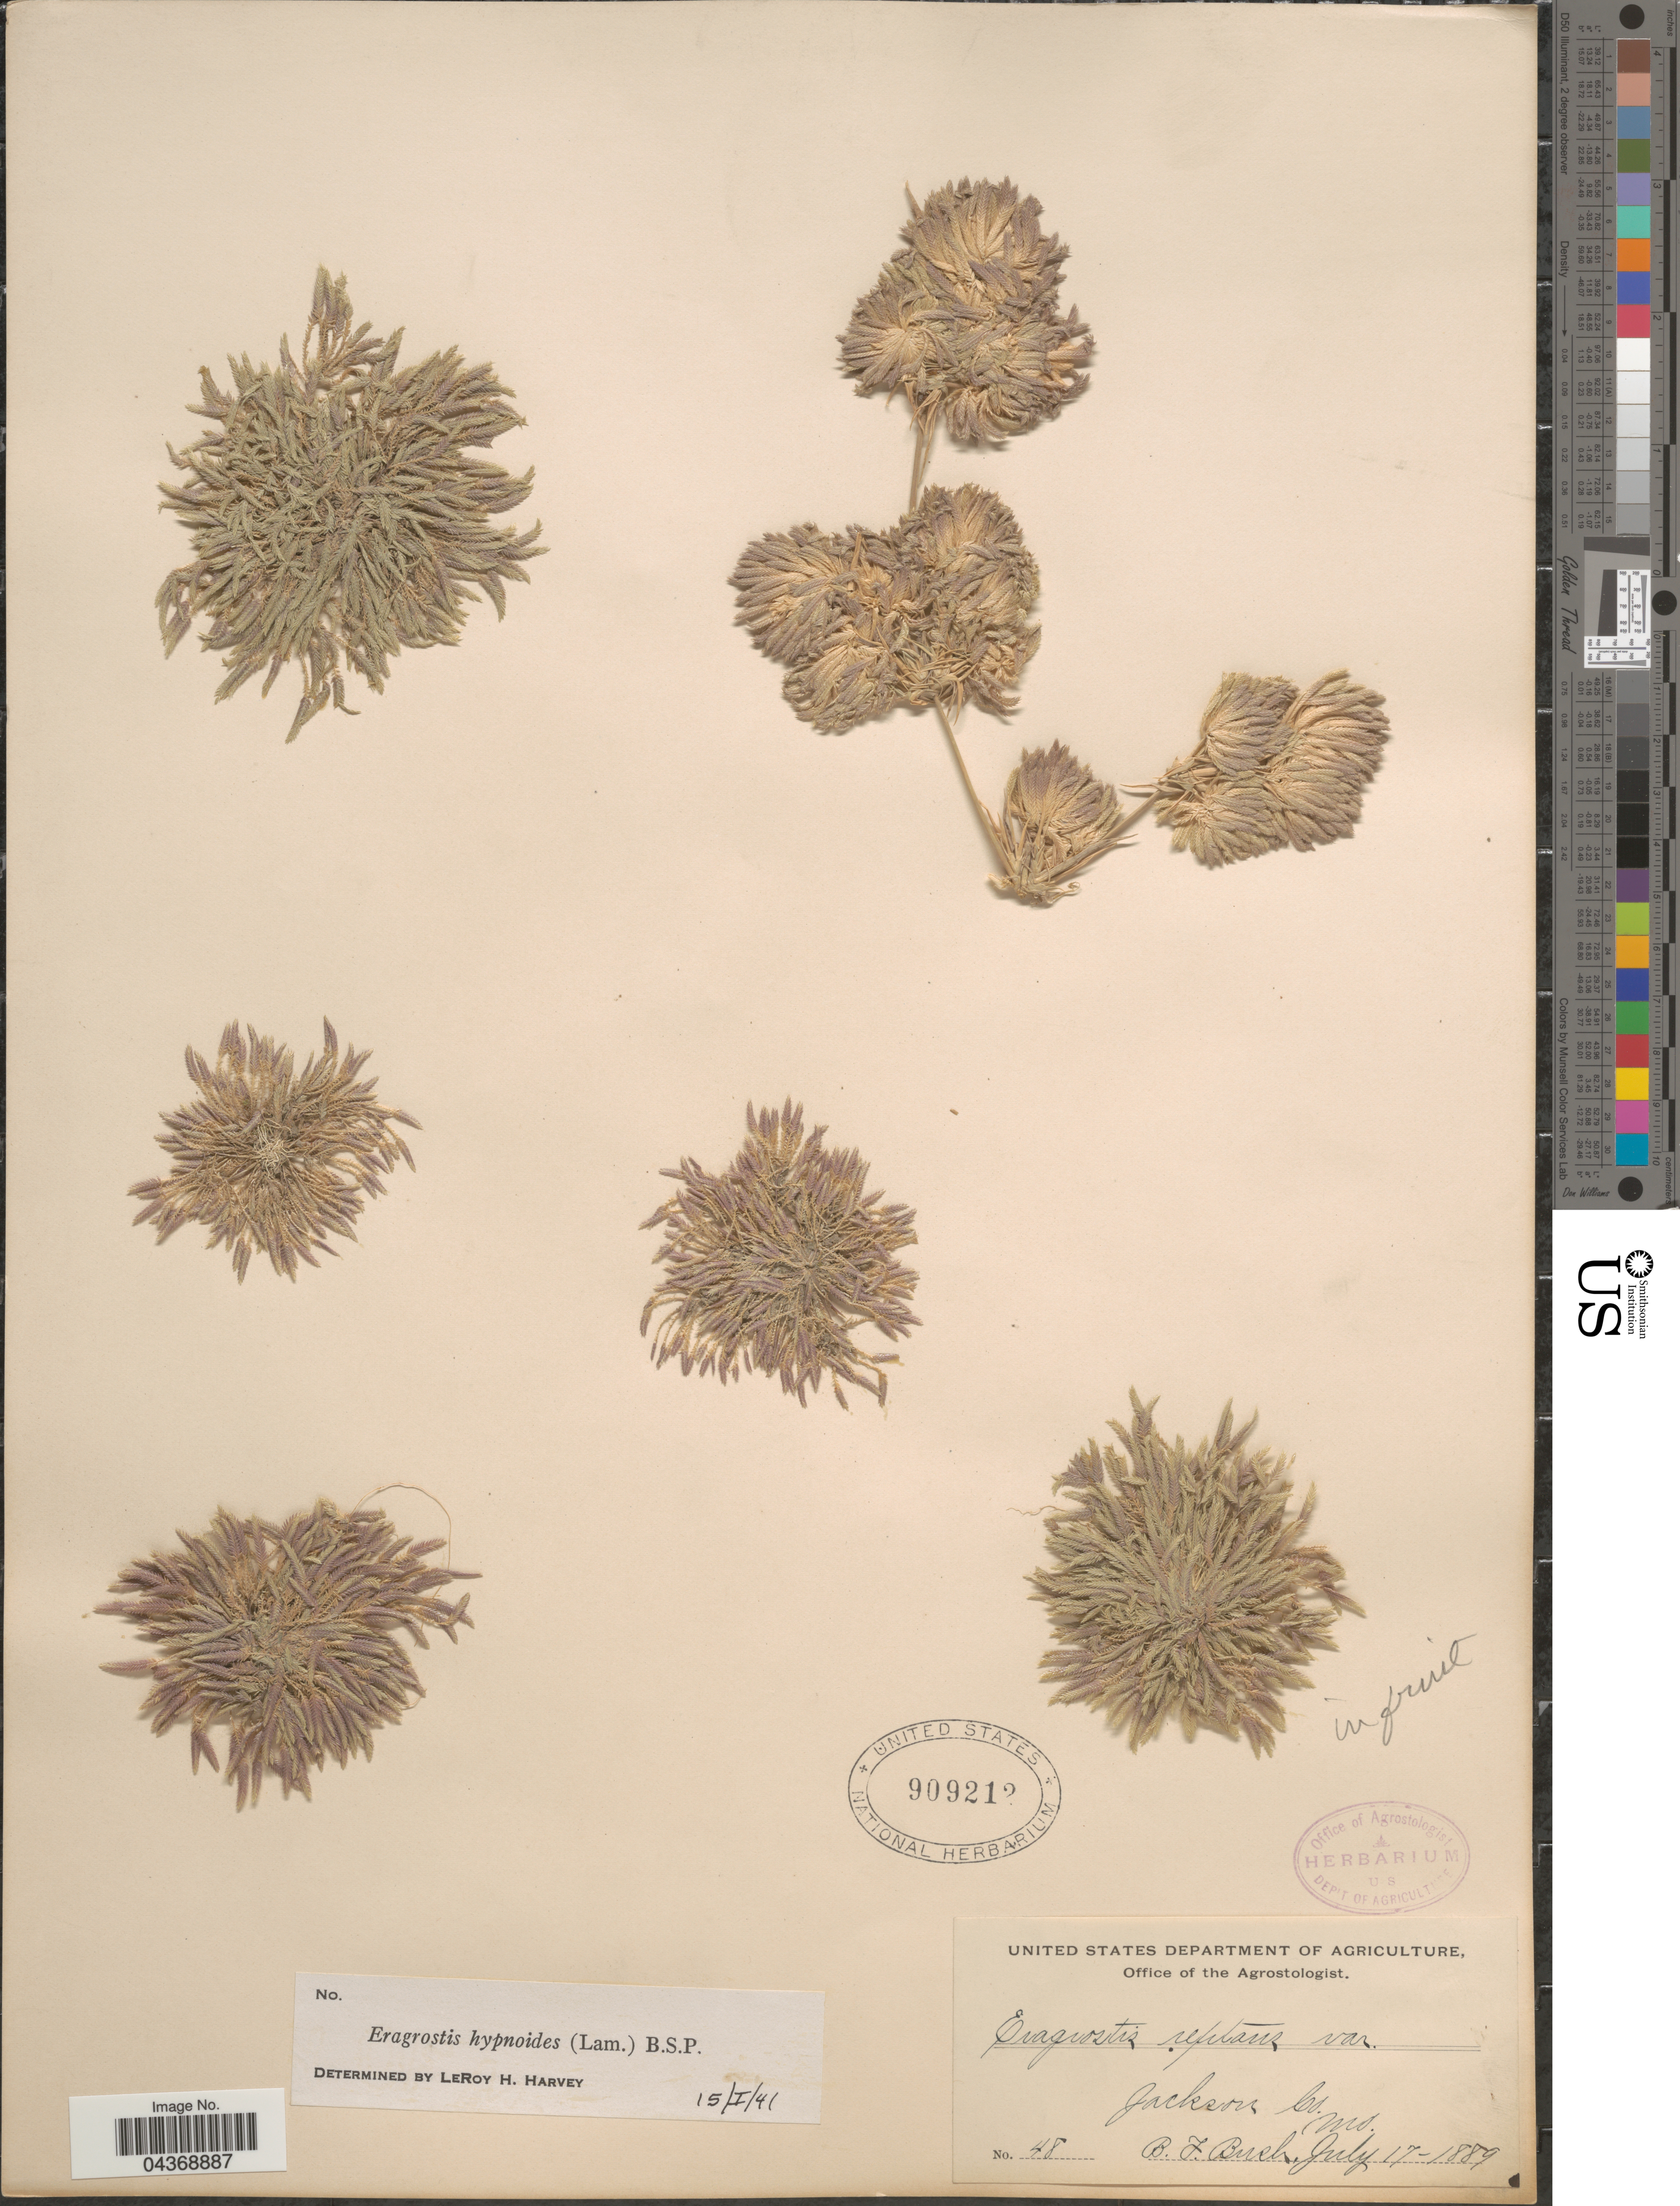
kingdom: Plantae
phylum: Tracheophyta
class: Liliopsida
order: Poales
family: Poaceae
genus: Eragrostis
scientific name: Eragrostis hypnoides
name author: (Lam.) Britton, Stearns & Poggenb.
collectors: B. F. Bush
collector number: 48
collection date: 1889-07-17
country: United States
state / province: Missouri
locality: Jackson Co.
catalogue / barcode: US 909212